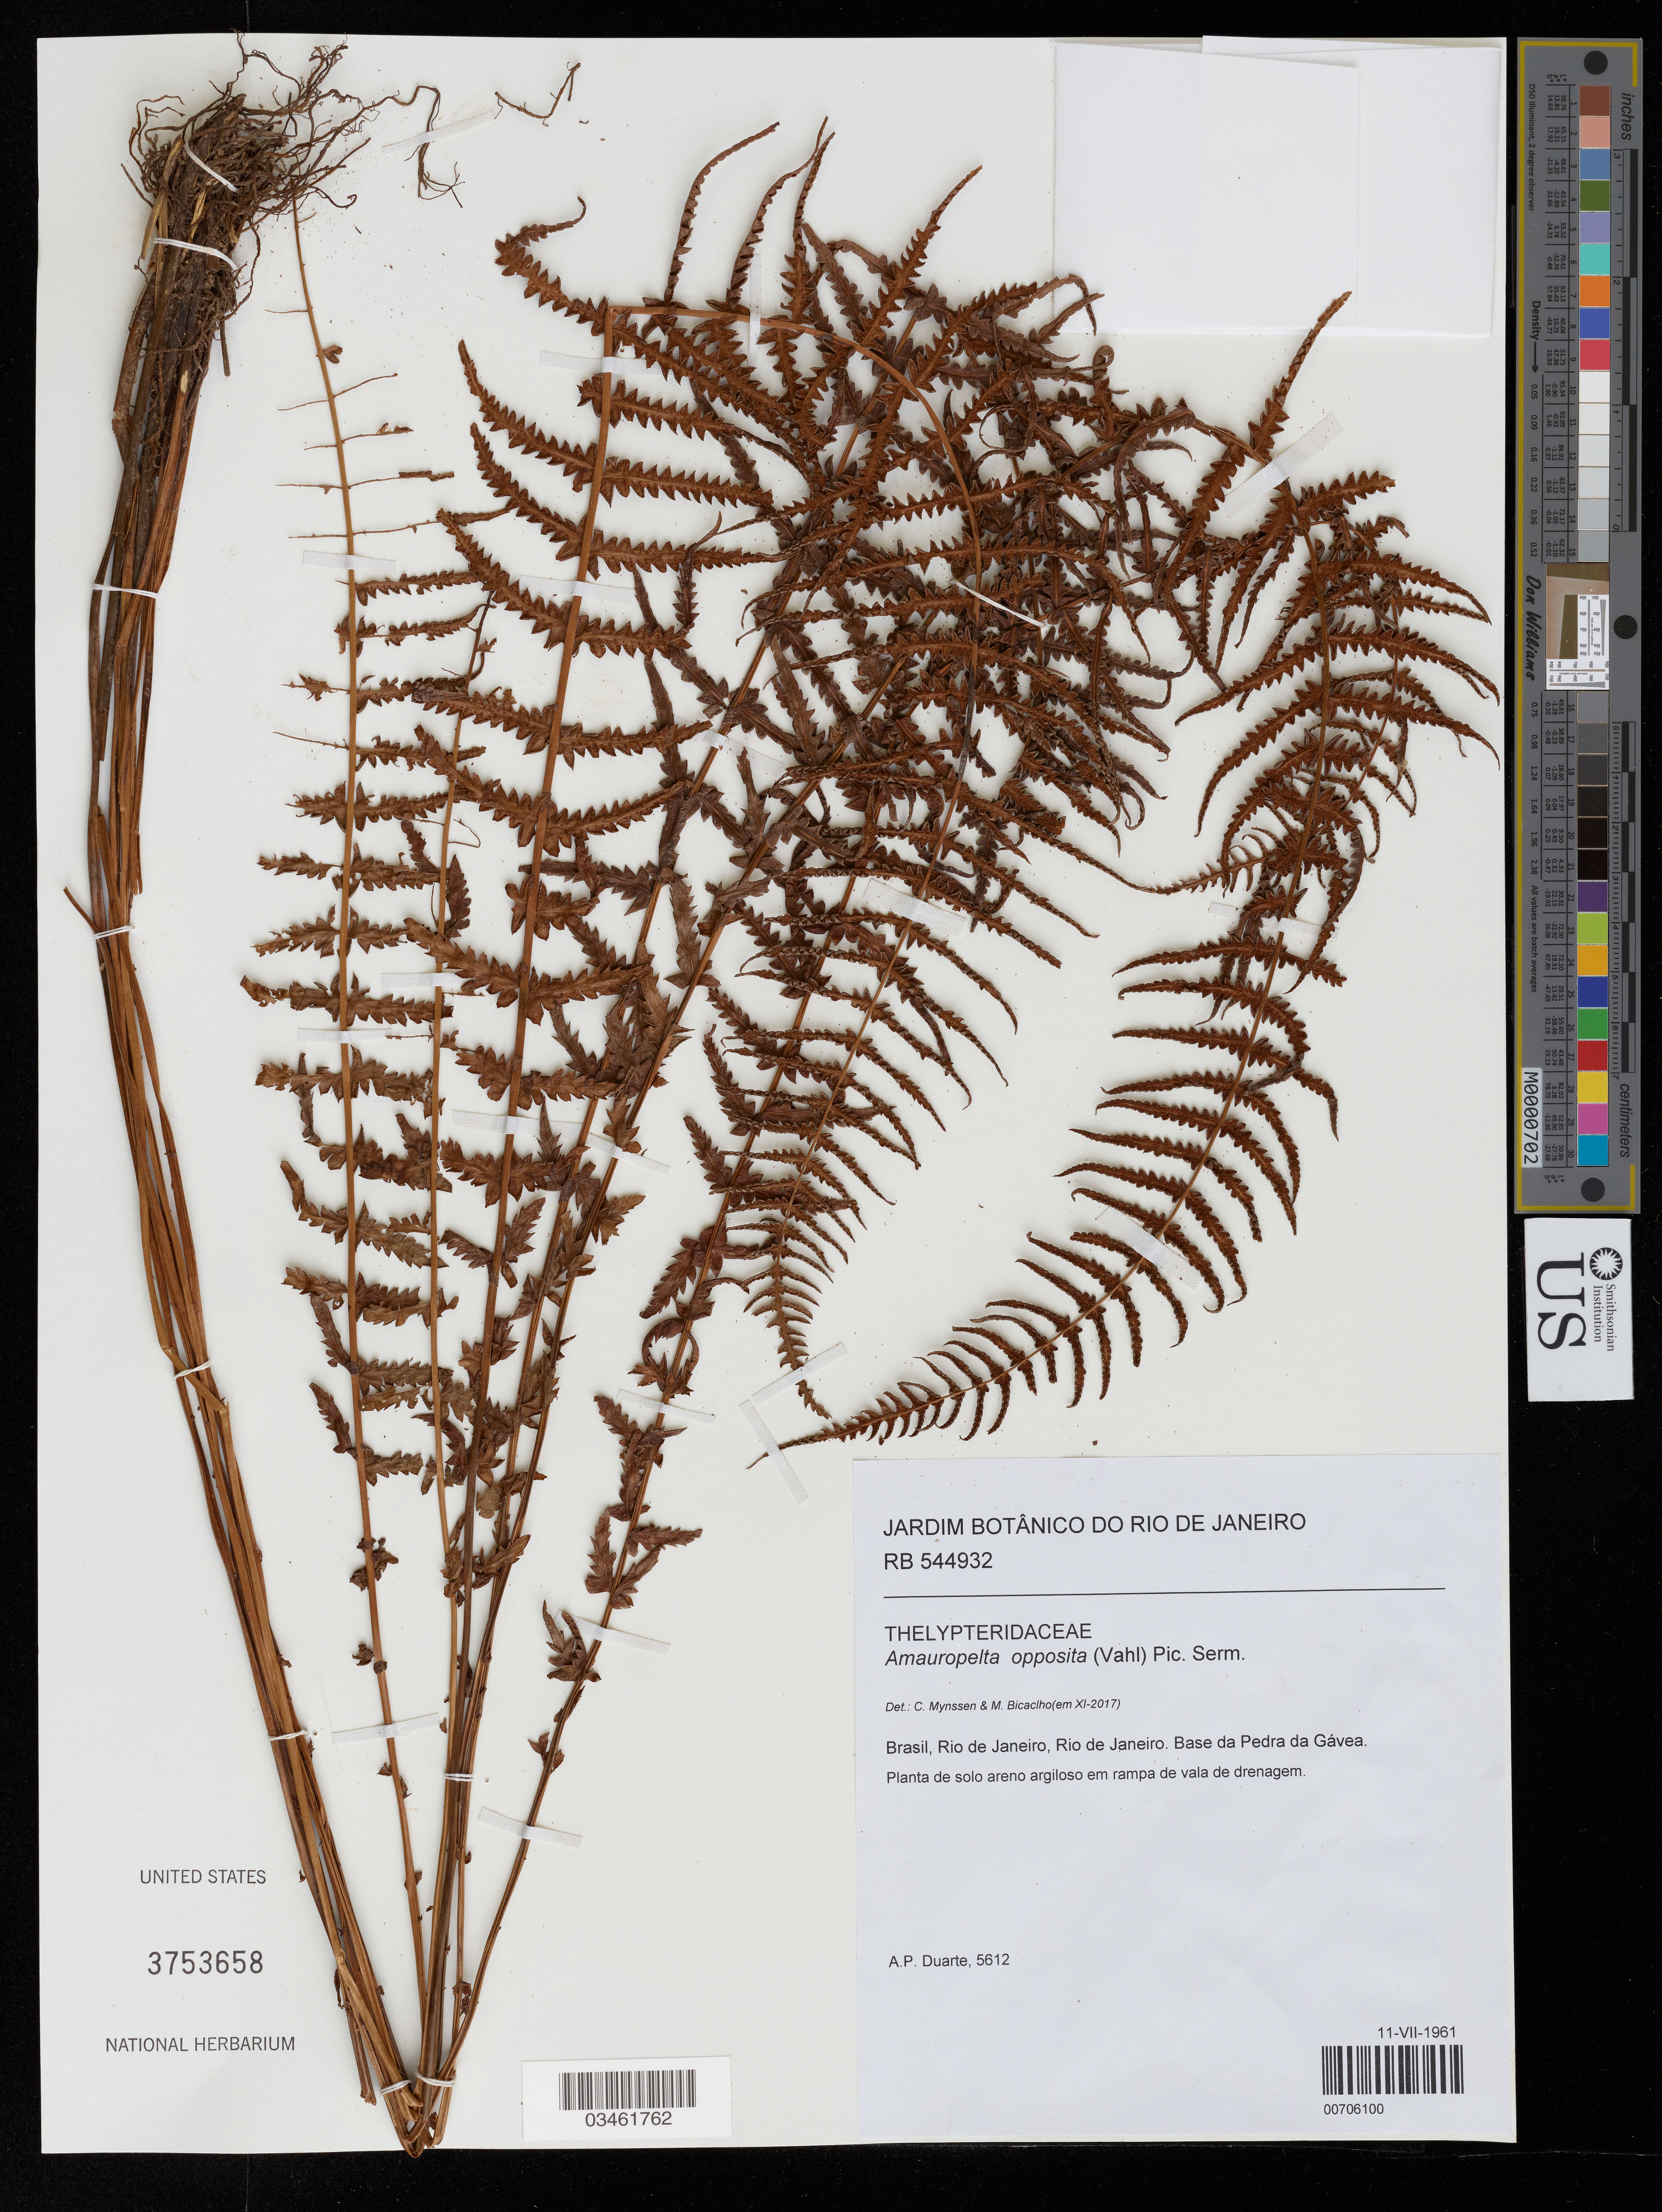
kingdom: Plantae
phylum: Tracheophyta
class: Polypodiopsida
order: Polypodiales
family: Thelypteridaceae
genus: Amauropelta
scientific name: Amauropelta opposita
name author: (Vahl) Pic. Serm.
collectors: A. P. Duarte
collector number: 5612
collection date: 1961-07-11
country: Brazil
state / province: Rio de Janeiro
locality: Base da Pedra da Gávea.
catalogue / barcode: US 3753658